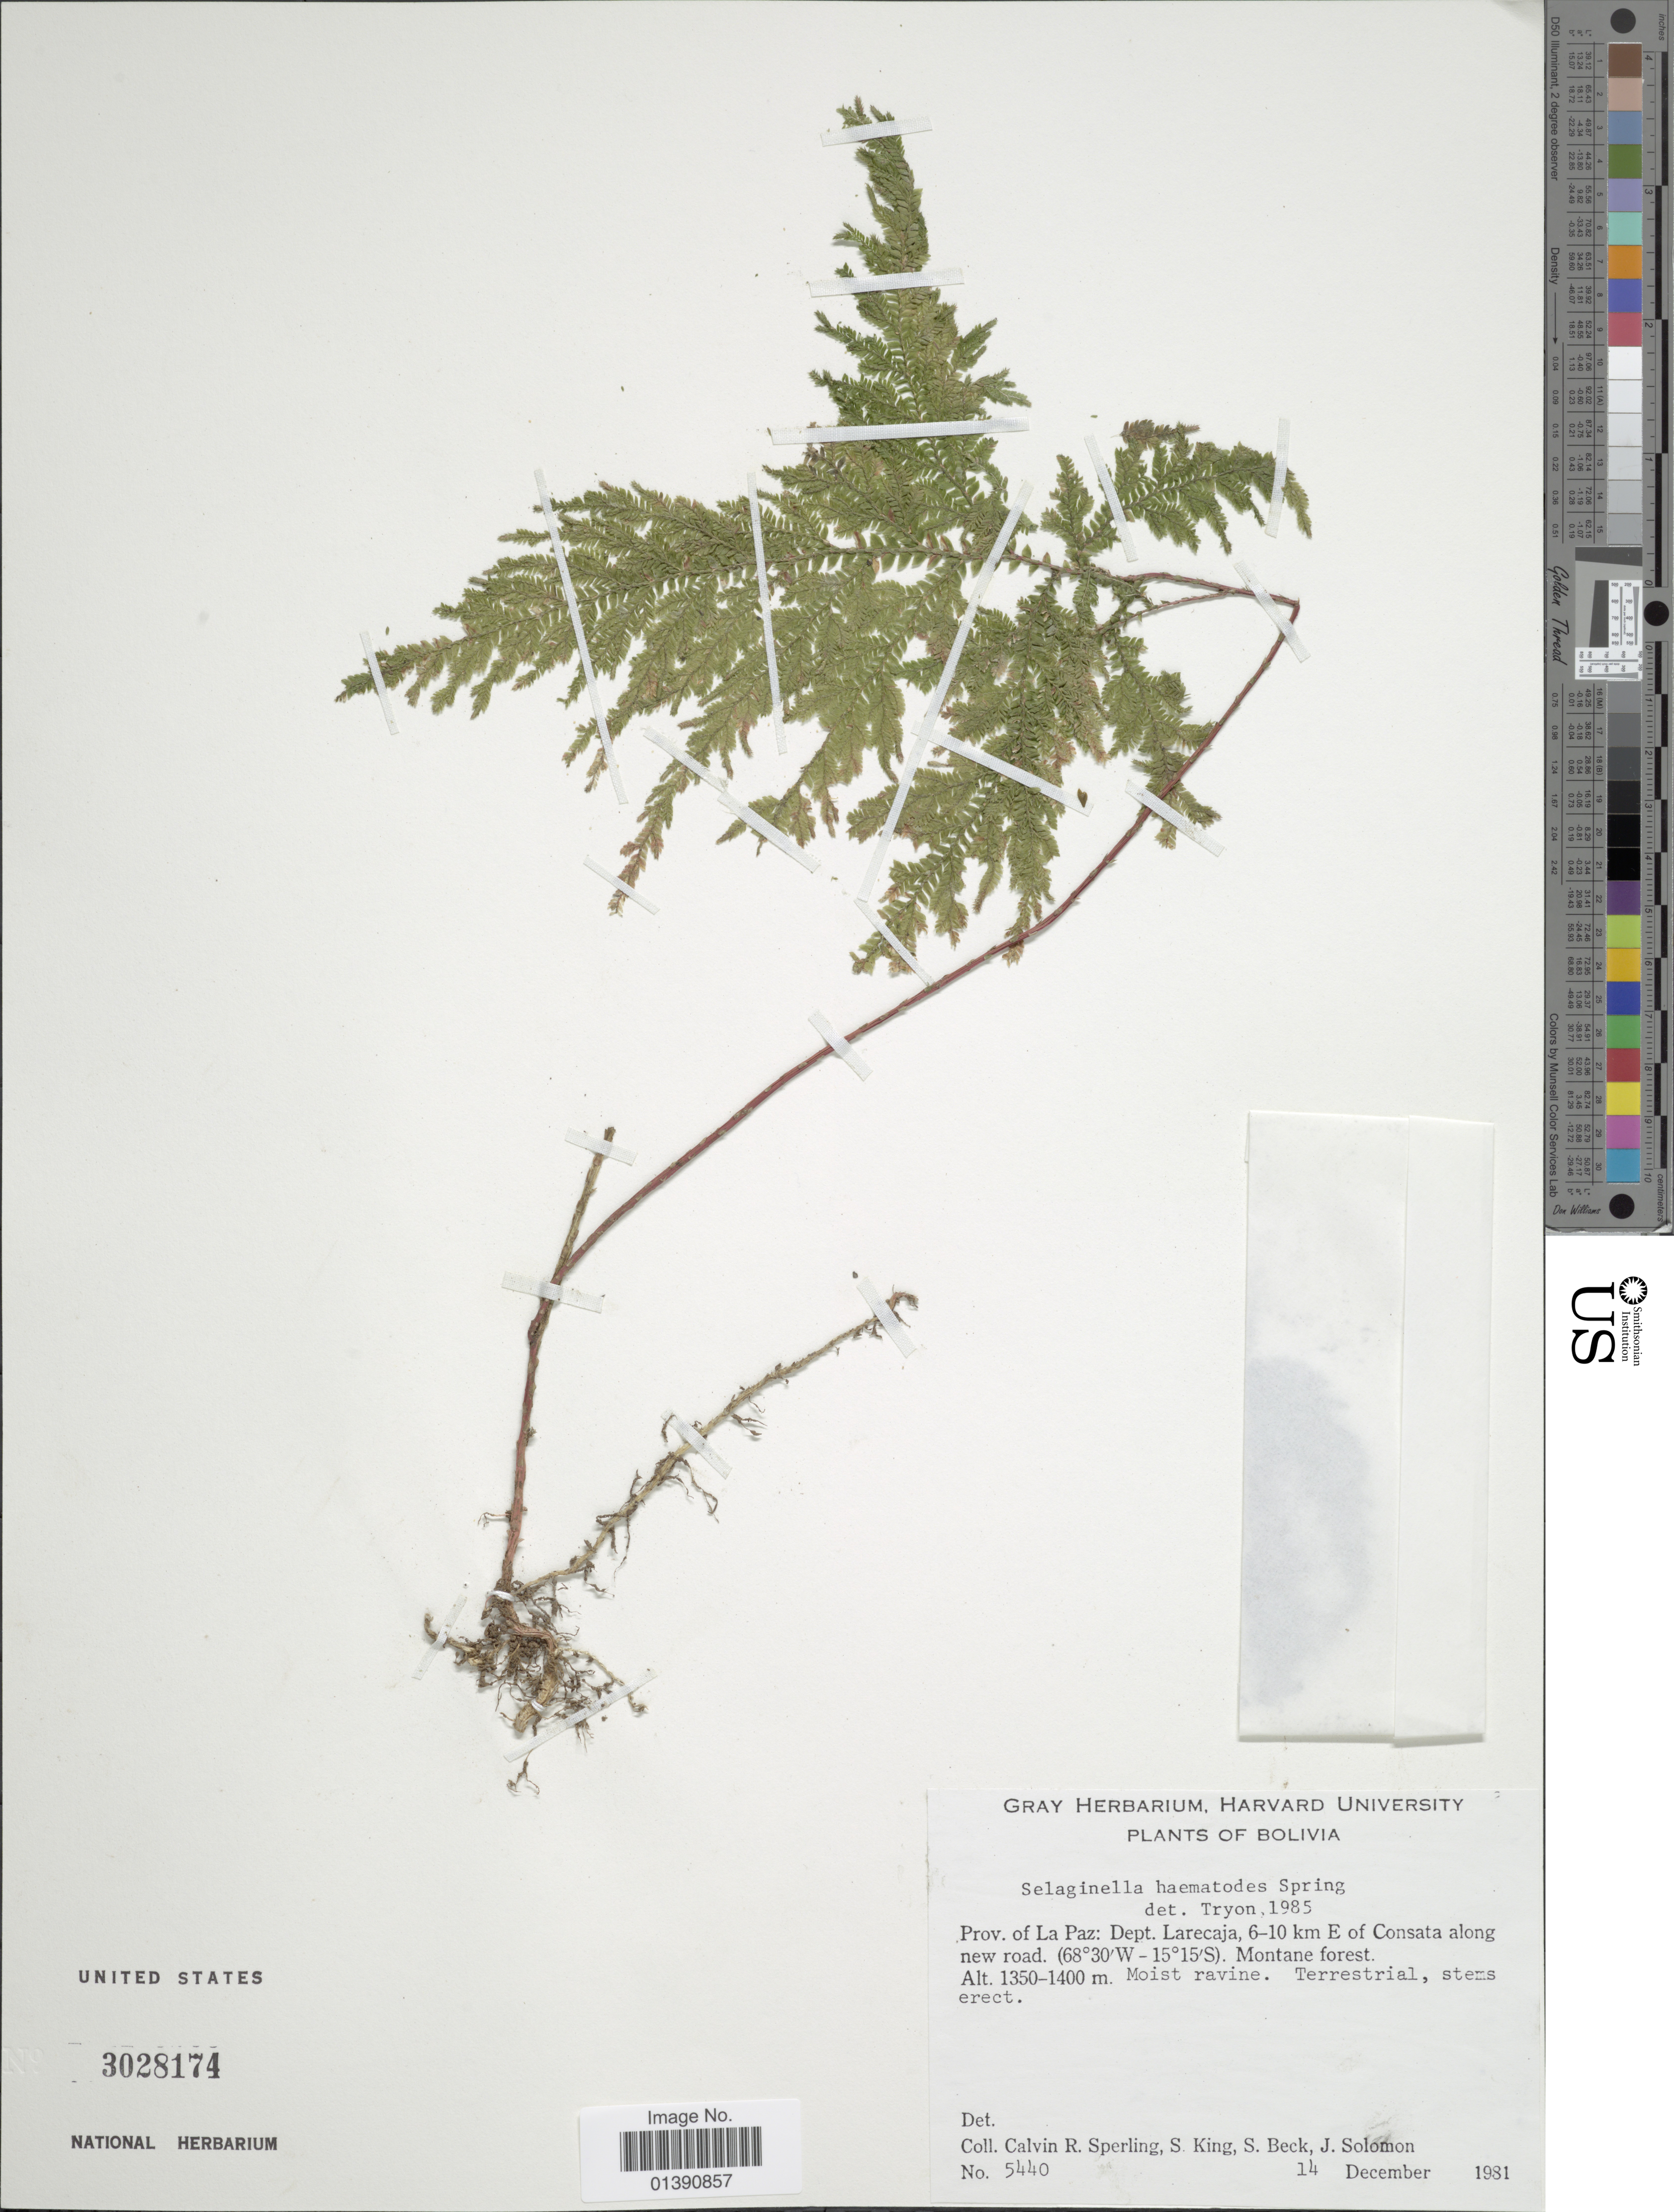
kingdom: Plantae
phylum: Tracheophyta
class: Lycopodiopsida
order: Selaginellales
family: Selaginellaceae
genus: Selaginella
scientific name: Selaginella haematodes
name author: (Kunze) Spring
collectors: C. R. Sperling, S. King, S. Beck & J. Solomon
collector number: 5440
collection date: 1981-12-14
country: Bolivia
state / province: La Paz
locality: Dept Larecaja, 6-10 km E of Consata along new road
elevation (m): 1350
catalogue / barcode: US 3028174